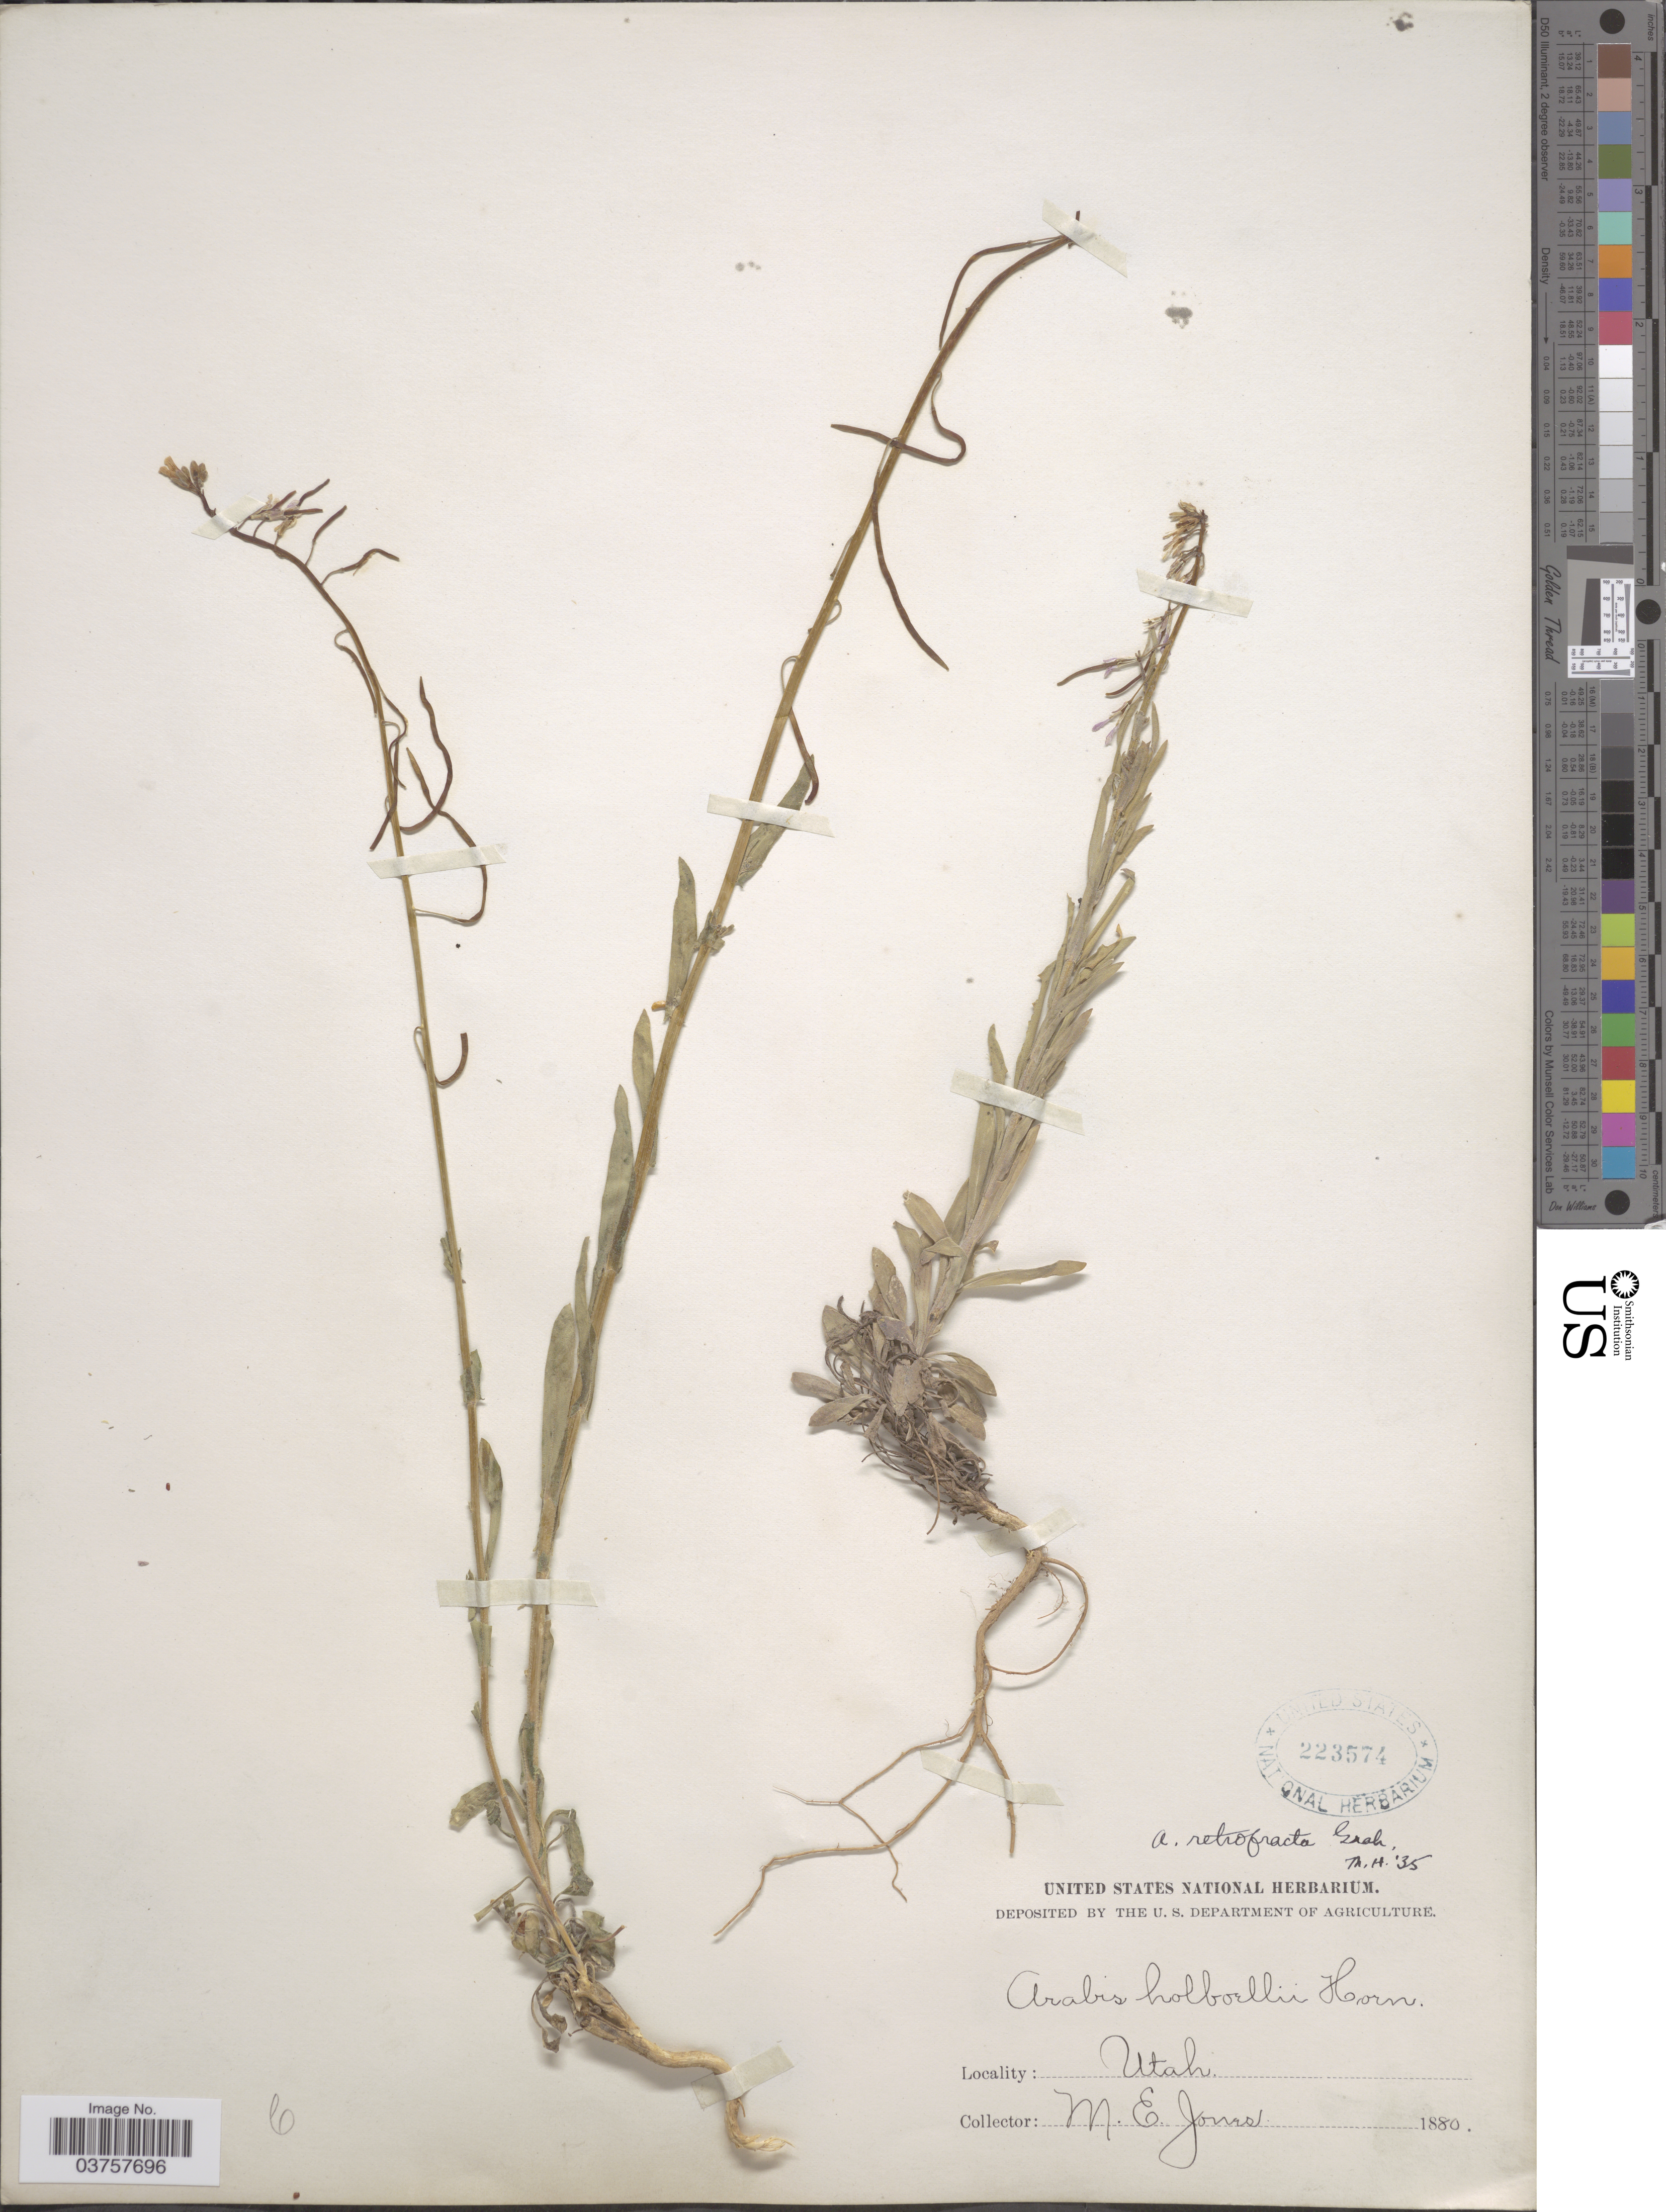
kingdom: Plantae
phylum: Tracheophyta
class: Magnoliopsida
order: Brassicales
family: Brassicaceae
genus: Arabis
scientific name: Arabis holboellii var. retrofracta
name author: Rydb.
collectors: M. E. Jones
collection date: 1880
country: United States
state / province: Utah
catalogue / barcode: US 223574